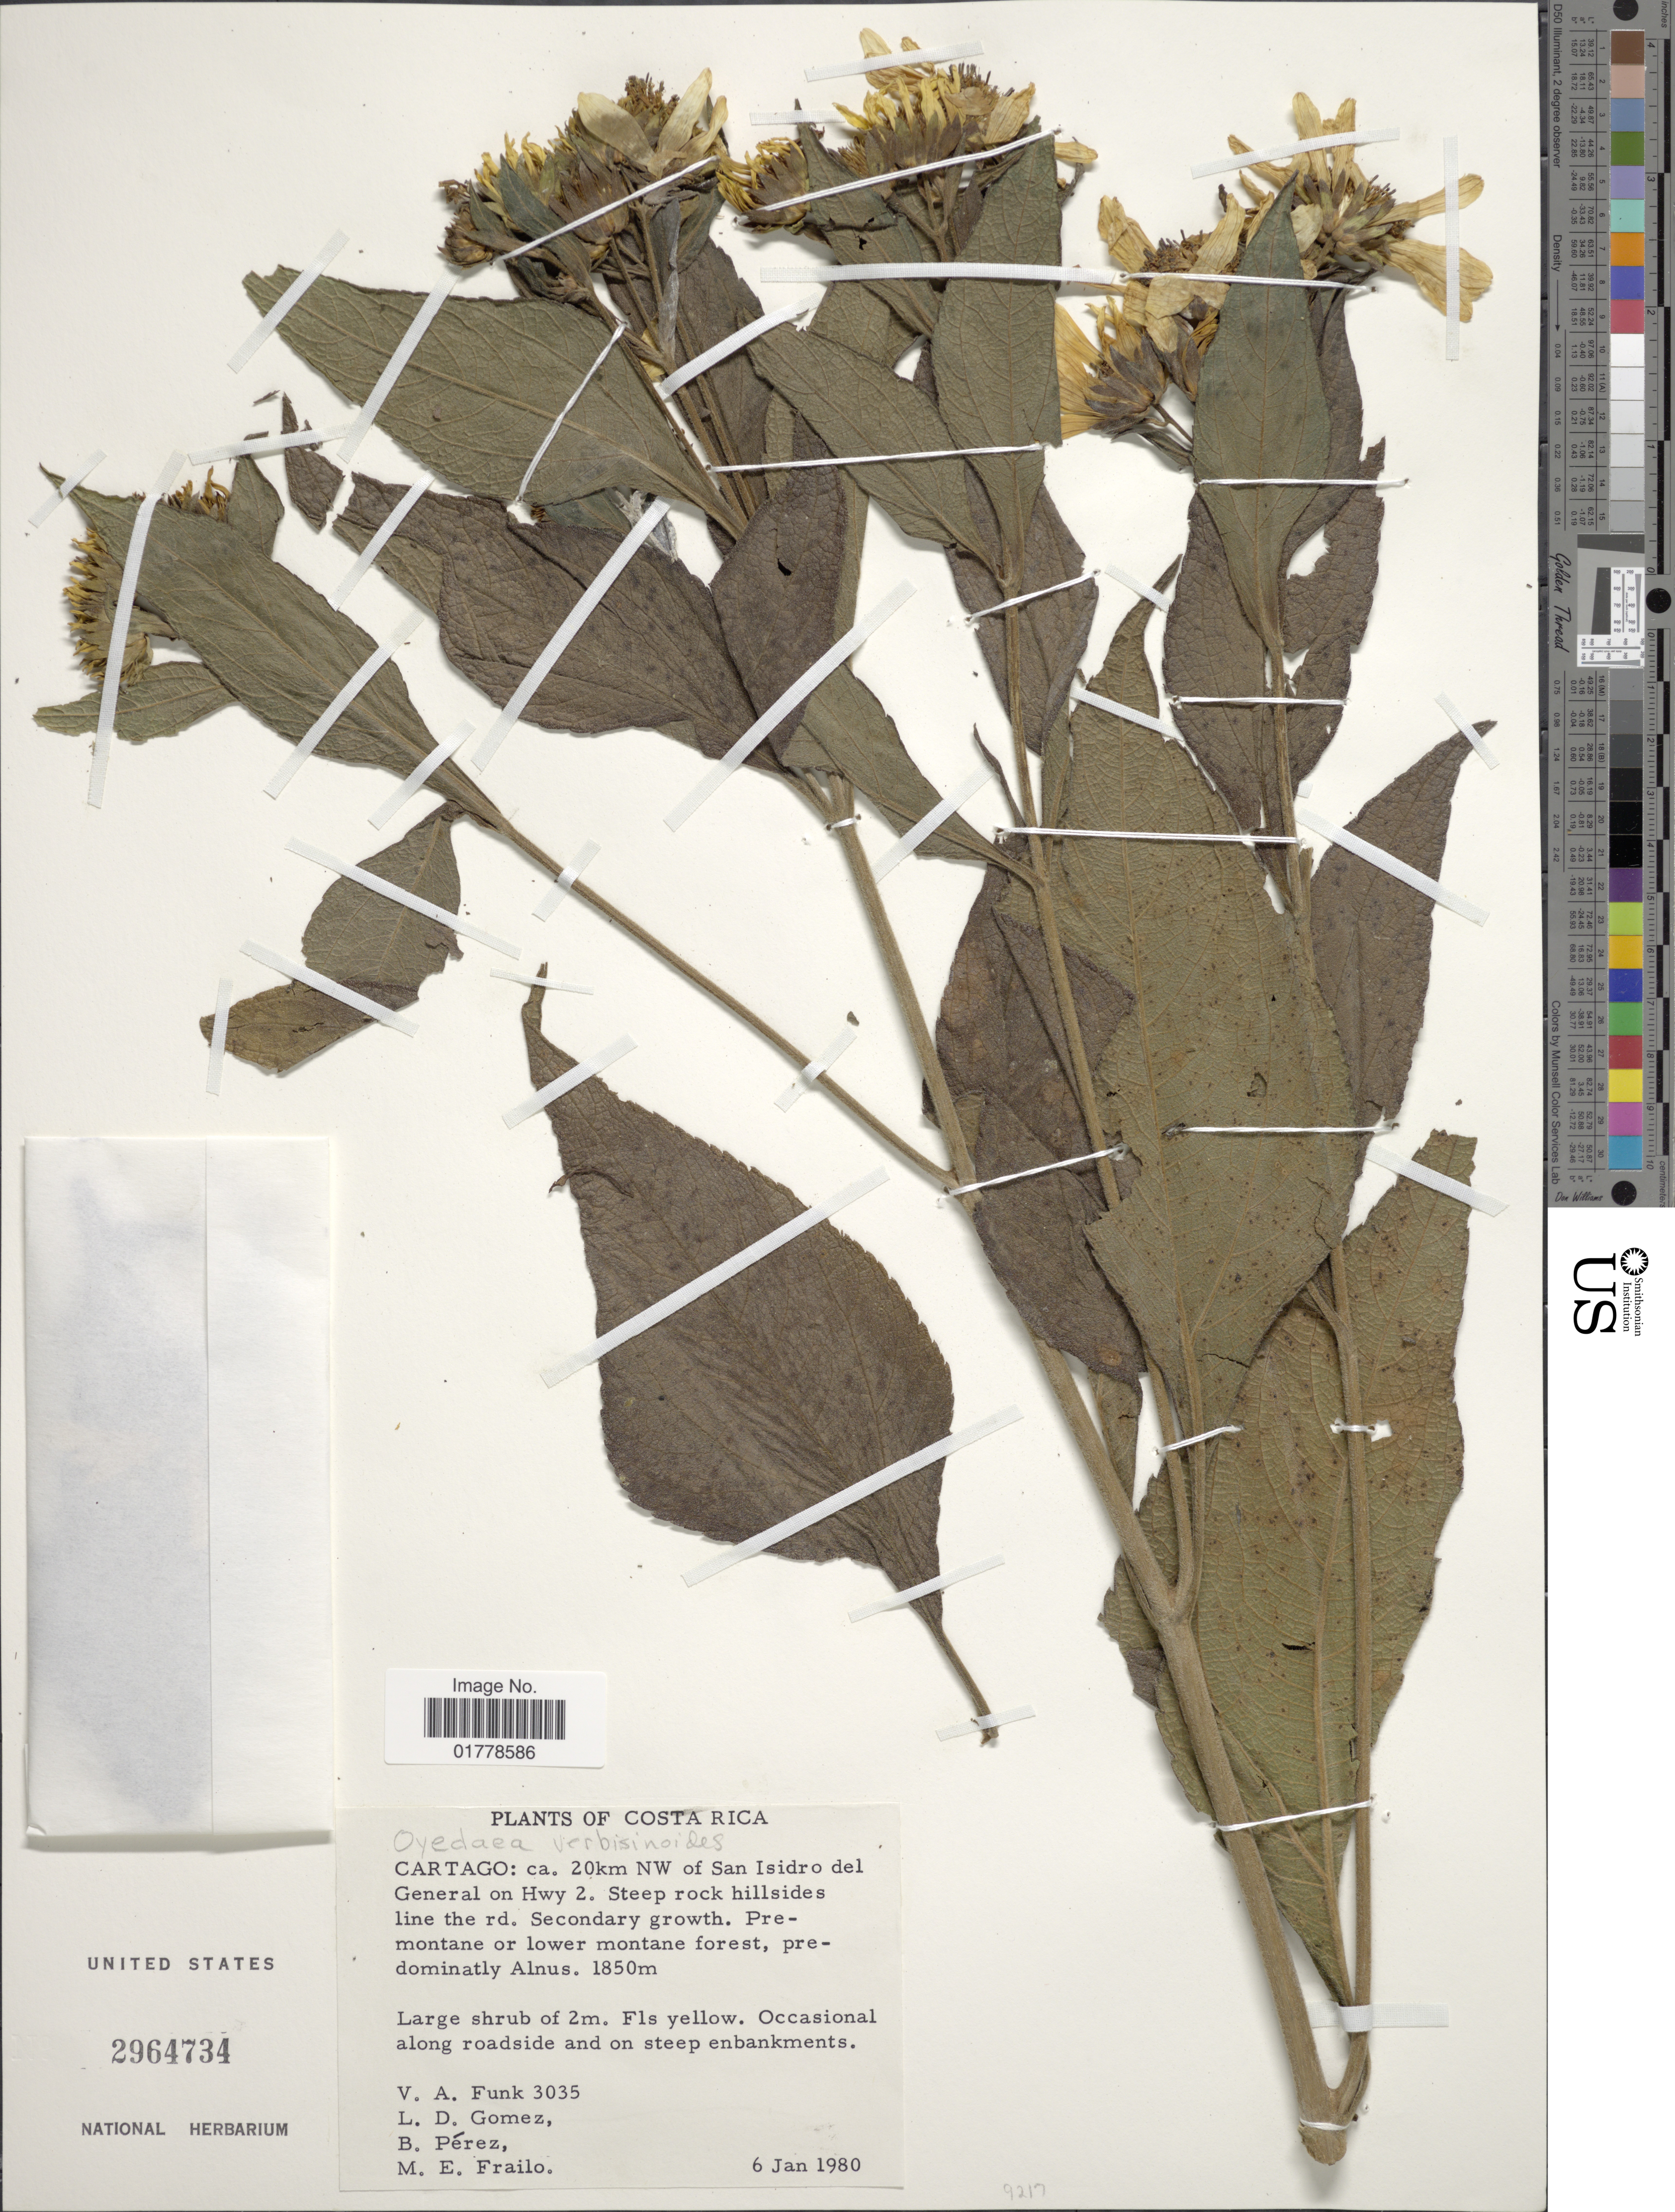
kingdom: Plantae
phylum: Tracheophyta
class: Magnoliopsida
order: Asterales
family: Asteraceae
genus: Oyedaea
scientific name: Oyedaea verbesinoides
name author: DC.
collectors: V. Funk, L. Gomez, B. Pérez & G. M. Fraileo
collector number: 3035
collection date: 1980-01-06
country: Costa Rica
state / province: Cartago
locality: Cartago: ca. 20km NW of San Isidro del General on Hwy 2. Steep rock hillsides line the rd.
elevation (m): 1850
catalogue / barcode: US 2964734